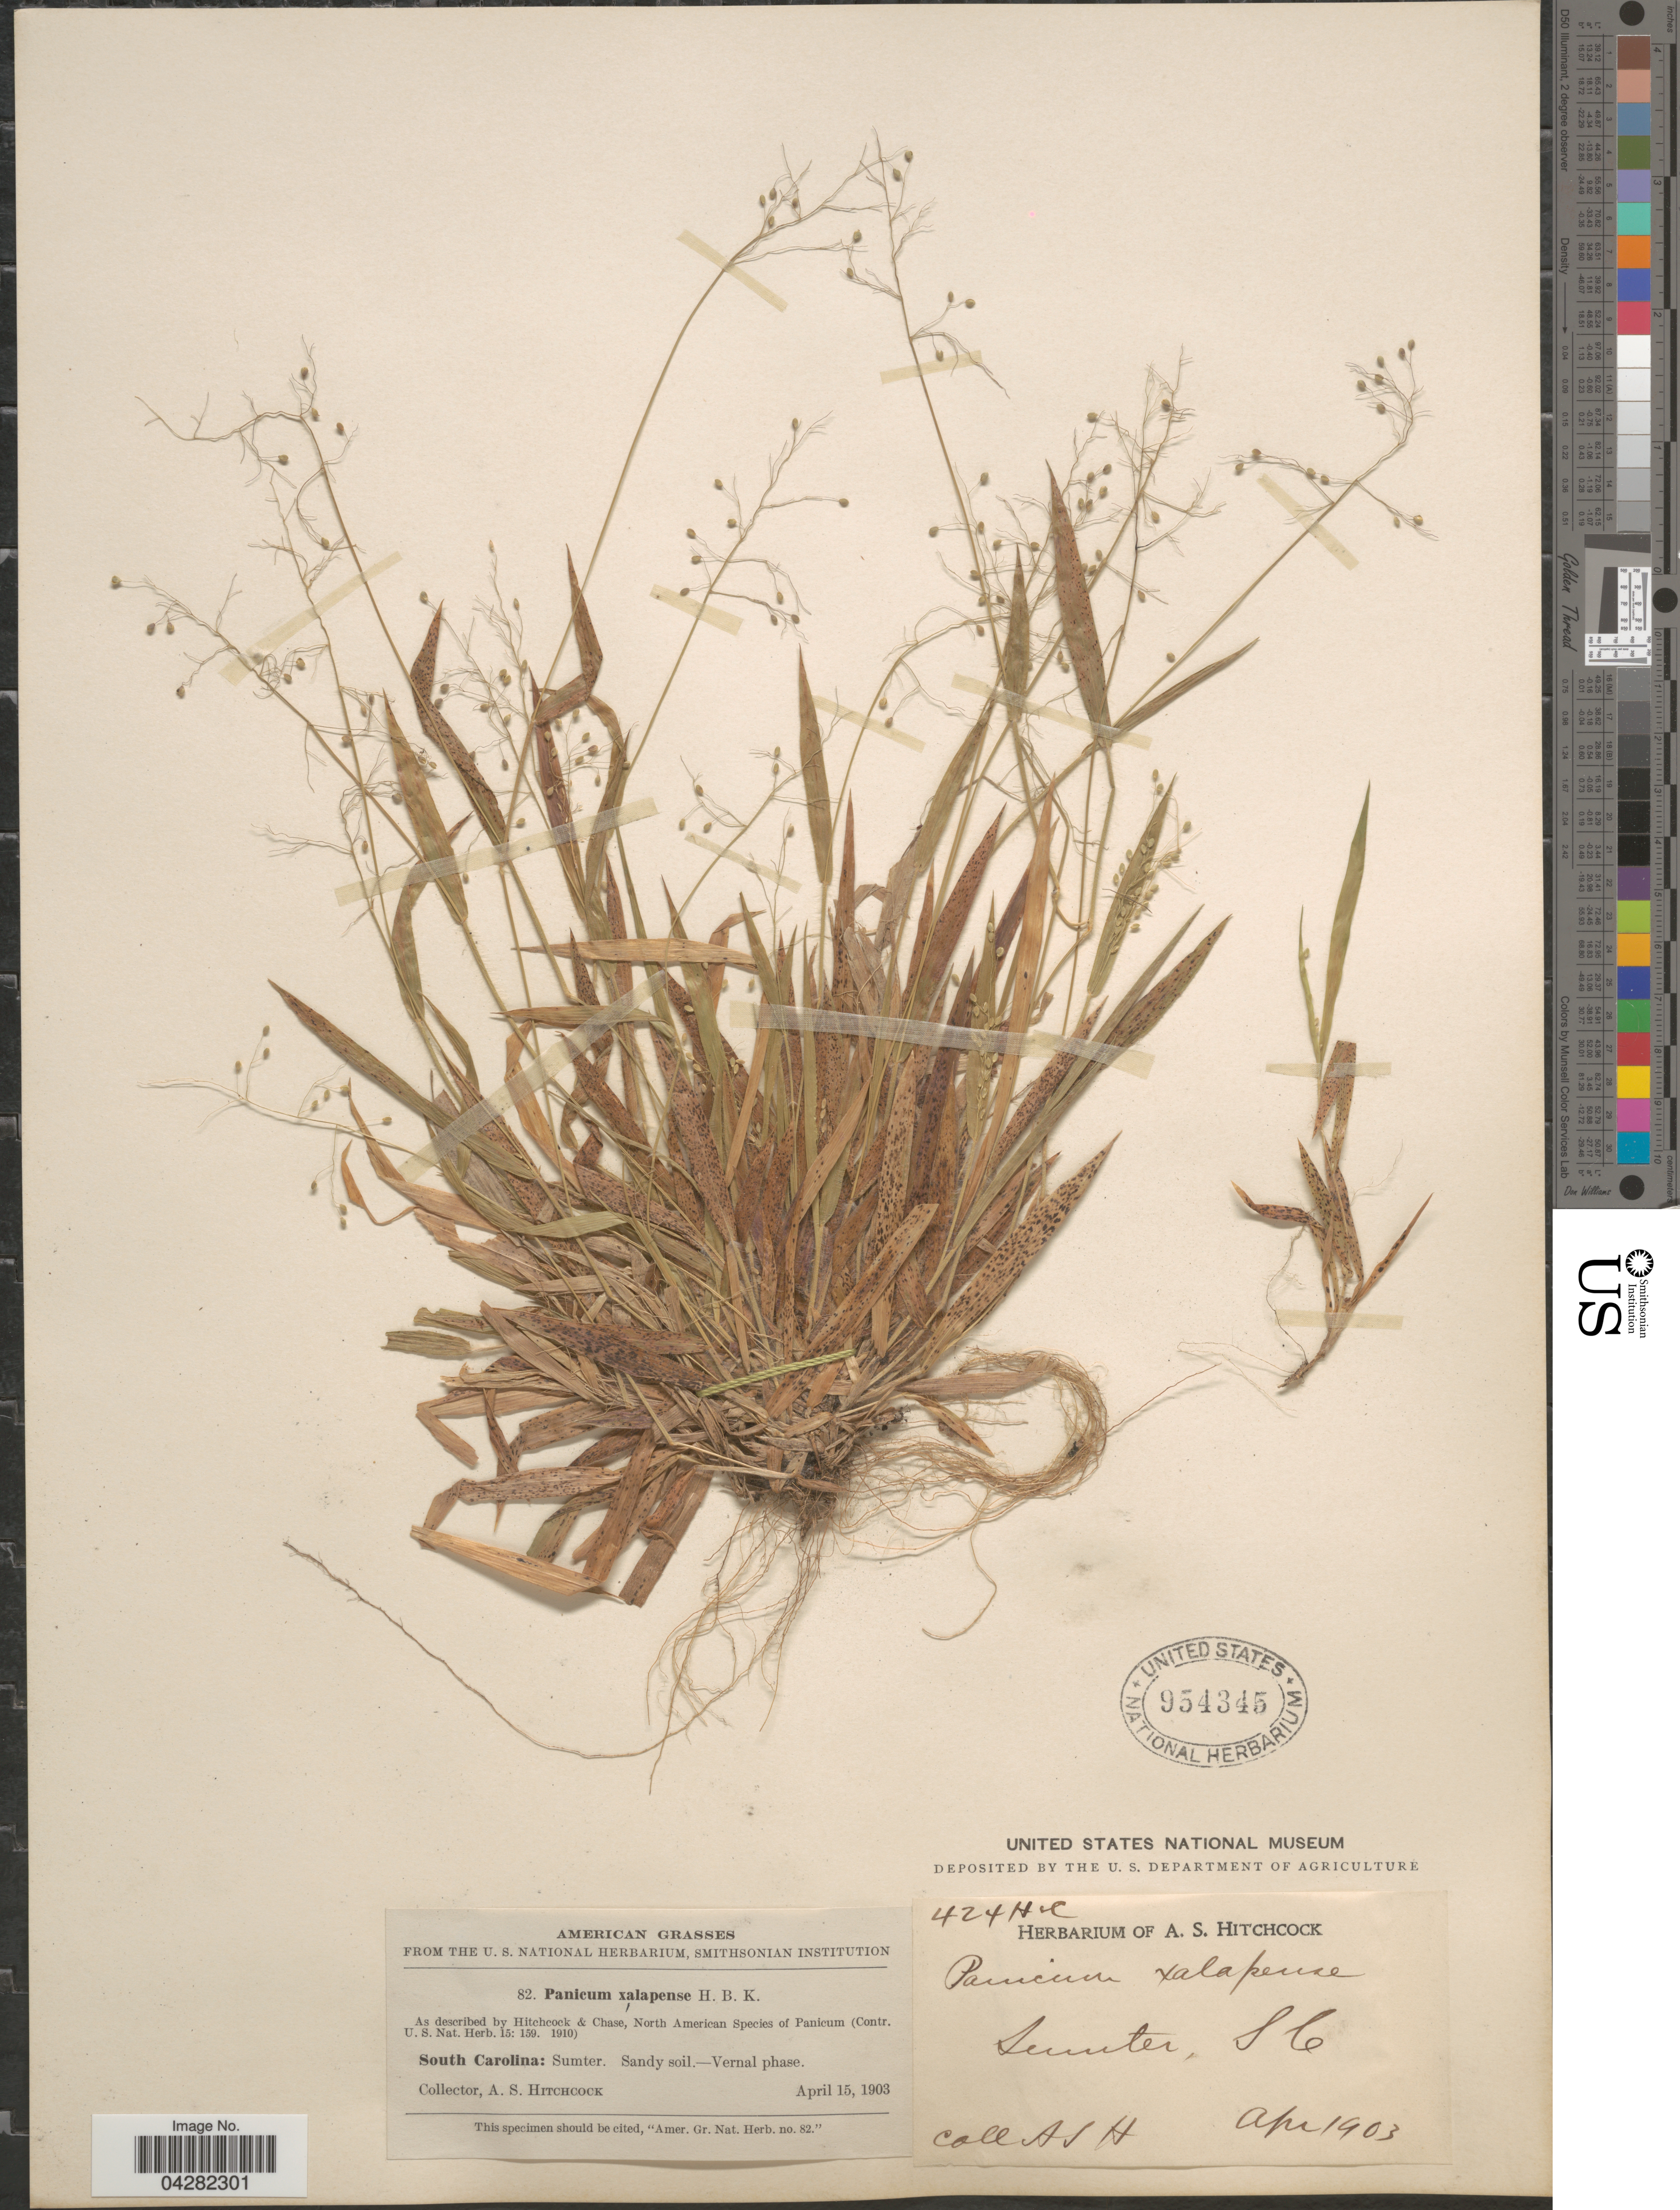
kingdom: Plantae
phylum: Tracheophyta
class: Liliopsida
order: Poales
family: Poaceae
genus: Dichanthelium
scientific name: Dichanthelium laxiflorum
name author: (Lam.) Gould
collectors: A. S. Hitchcock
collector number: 82/424HC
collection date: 1903-04-15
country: United States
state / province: South Carolina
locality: Sumter.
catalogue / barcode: US 954345